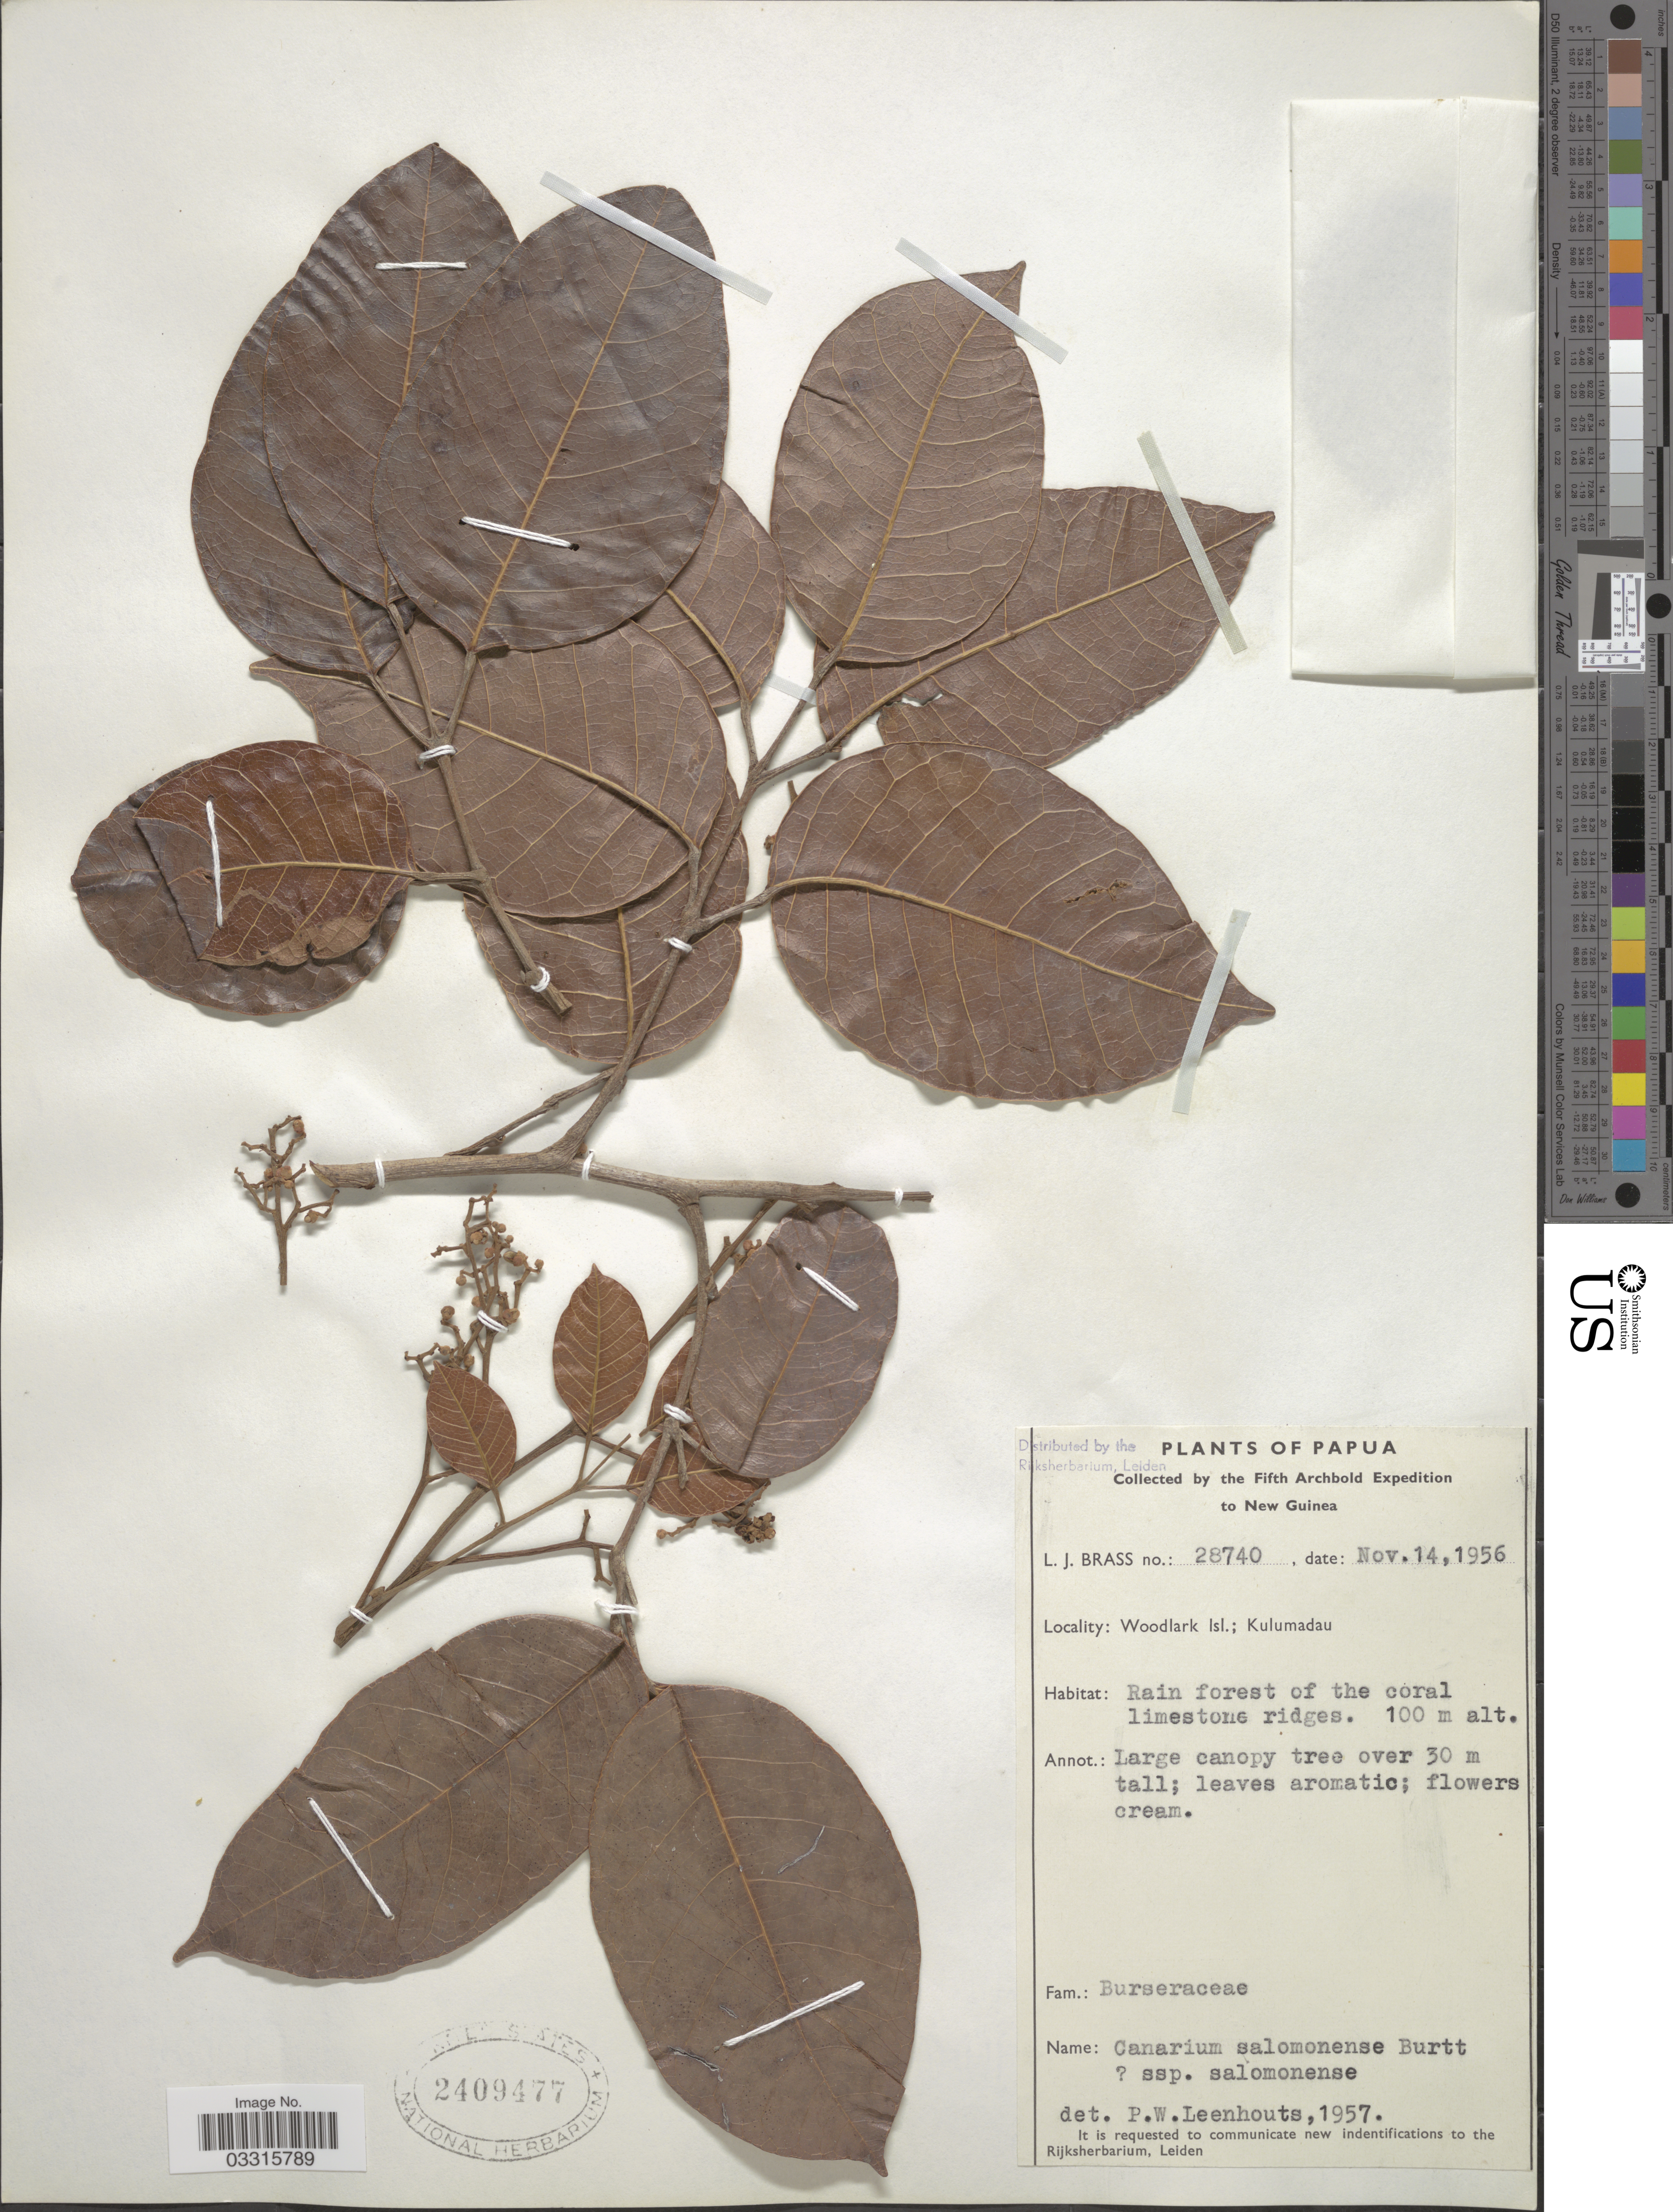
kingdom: Plantae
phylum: Tracheophyta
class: Magnoliopsida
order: Sapindales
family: Burseraceae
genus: Canarium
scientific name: Canarium salomonense subsp. salomonense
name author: B.L. Burtt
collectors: L. J. Brass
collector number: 28740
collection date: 1956-11-14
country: Papua New Guinea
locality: Papua. New Guinea. Woodlark Isl.; Kulumadau.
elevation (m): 100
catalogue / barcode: US 2409477